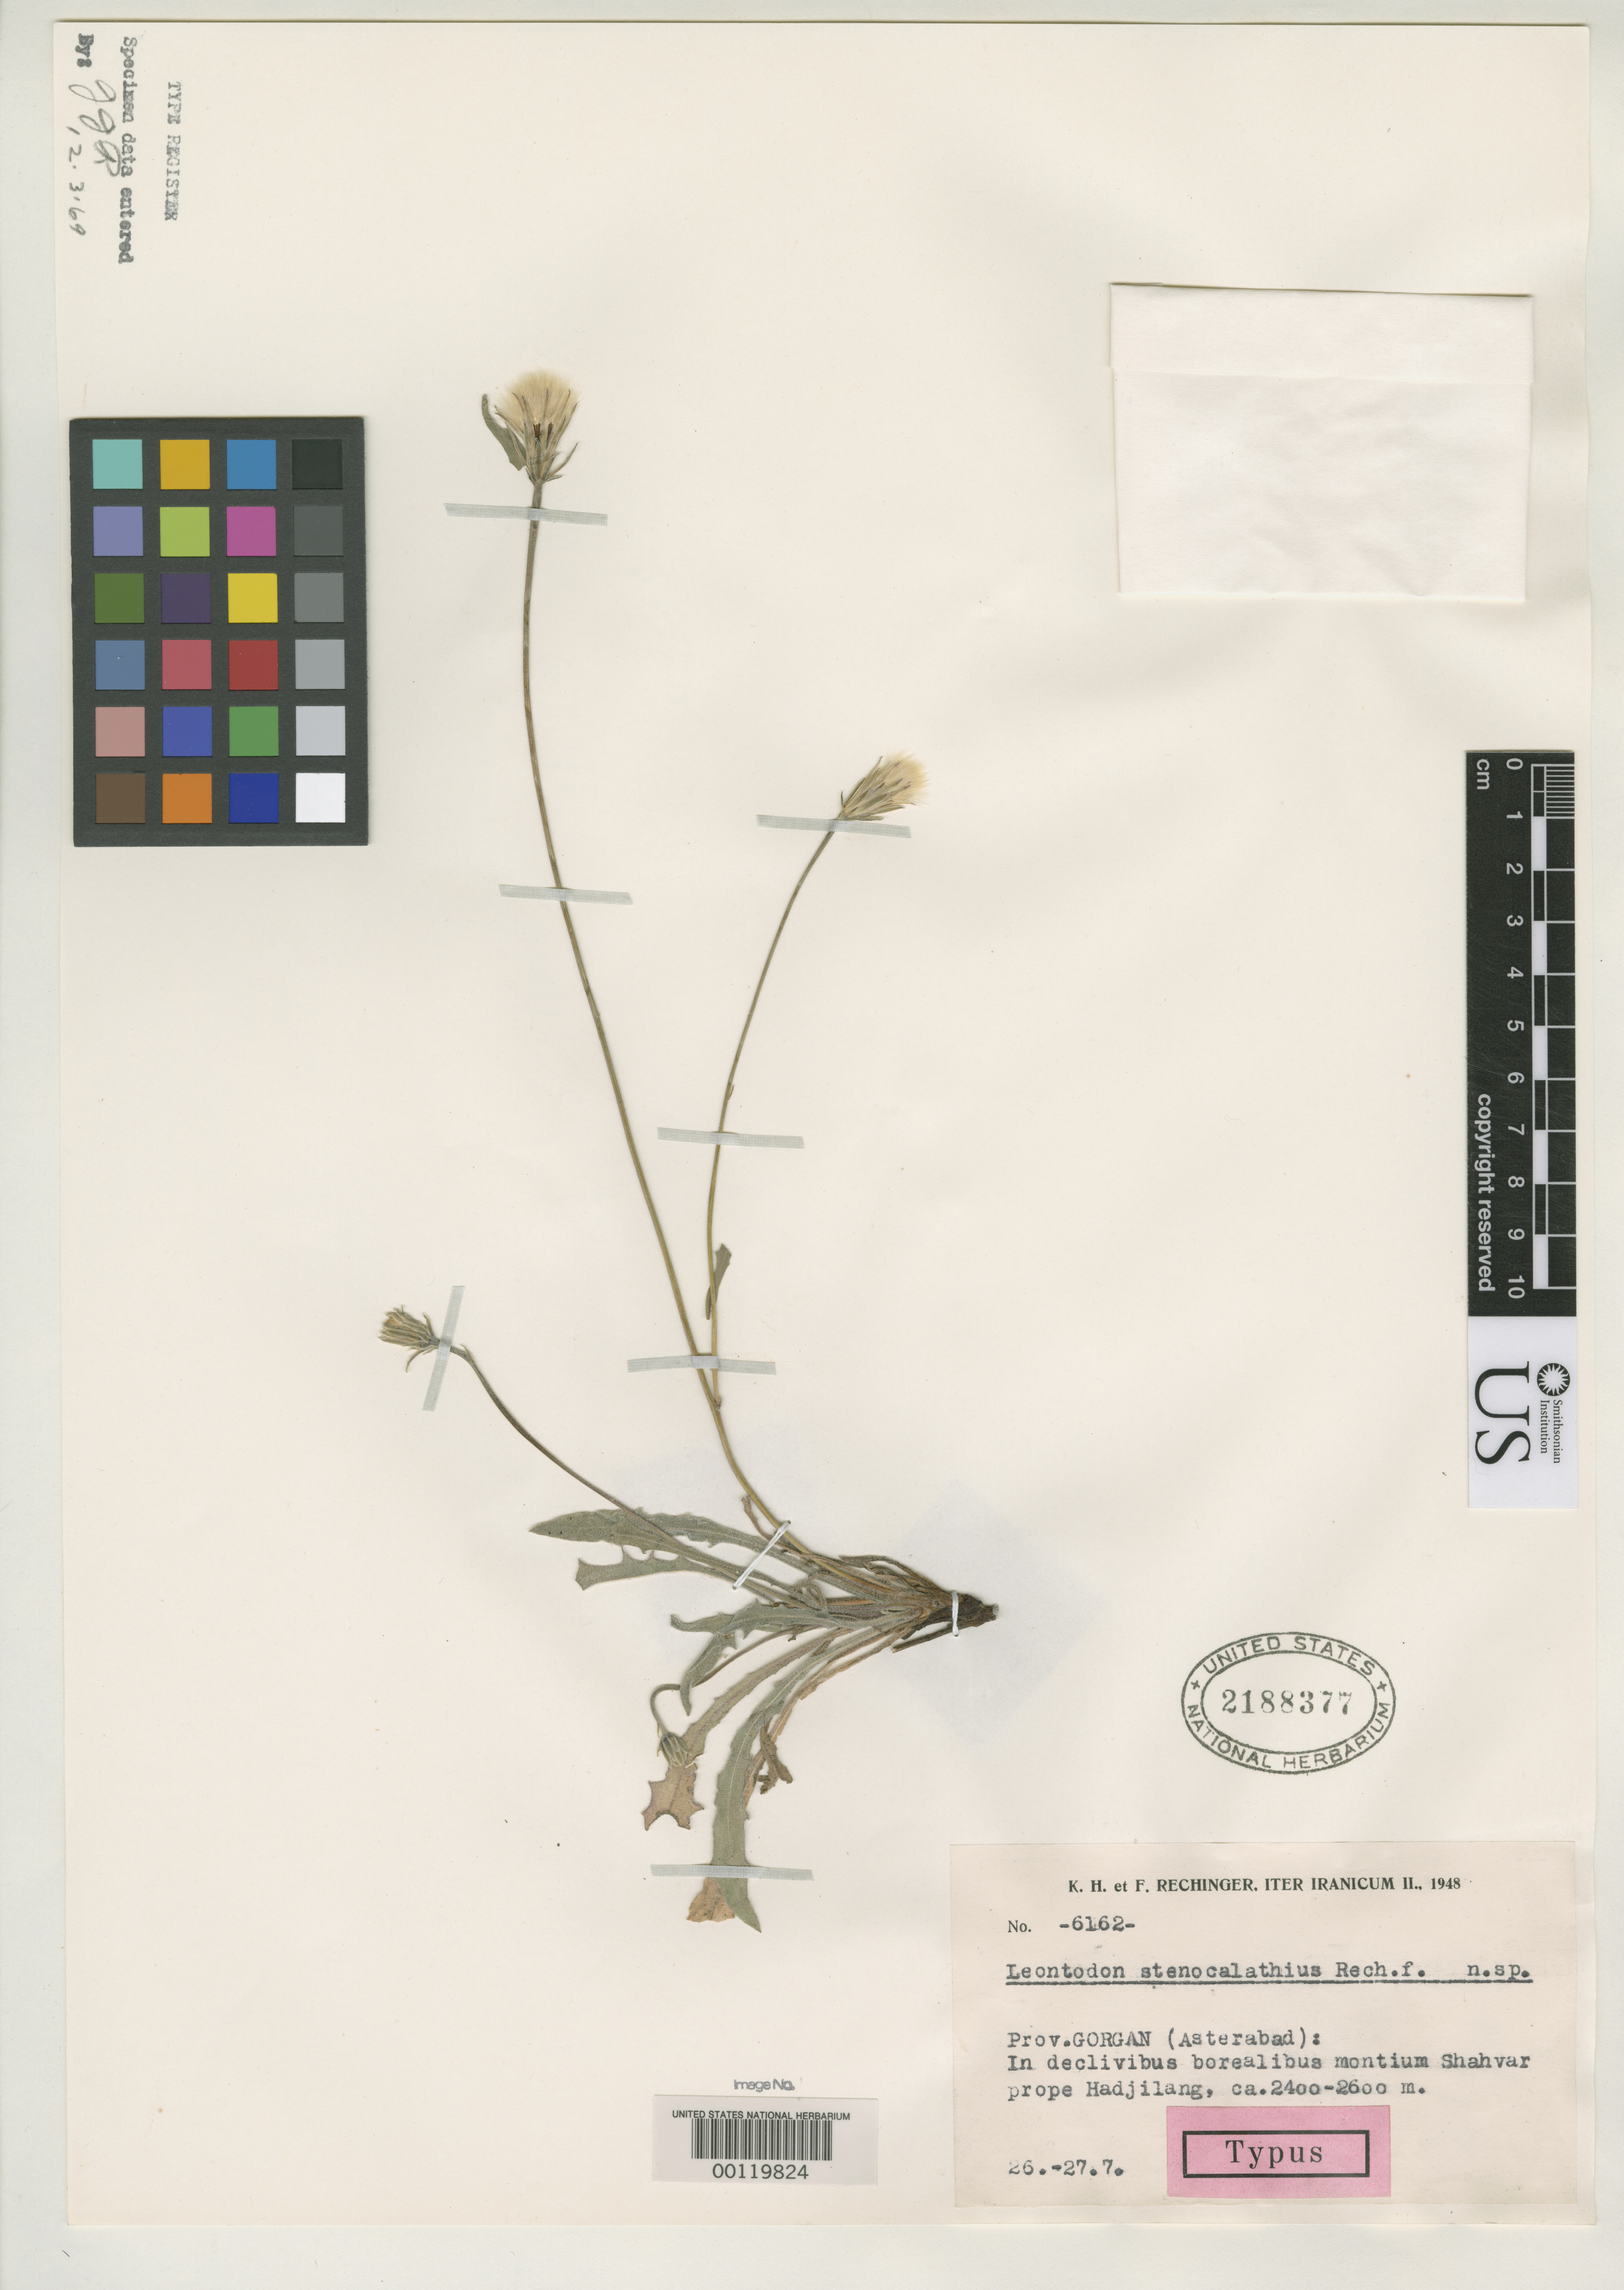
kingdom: Plantae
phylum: Tracheophyta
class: Magnoliopsida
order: Asterales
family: Asteraceae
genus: Leontodon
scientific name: Leontodon stenocalathius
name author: Rech. f.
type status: Isotype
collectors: K. H. Rechinger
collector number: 6162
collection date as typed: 26 Jul 1948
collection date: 1948-07-26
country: Iran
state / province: Mazandaran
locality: Hadjilang.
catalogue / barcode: US 2188377